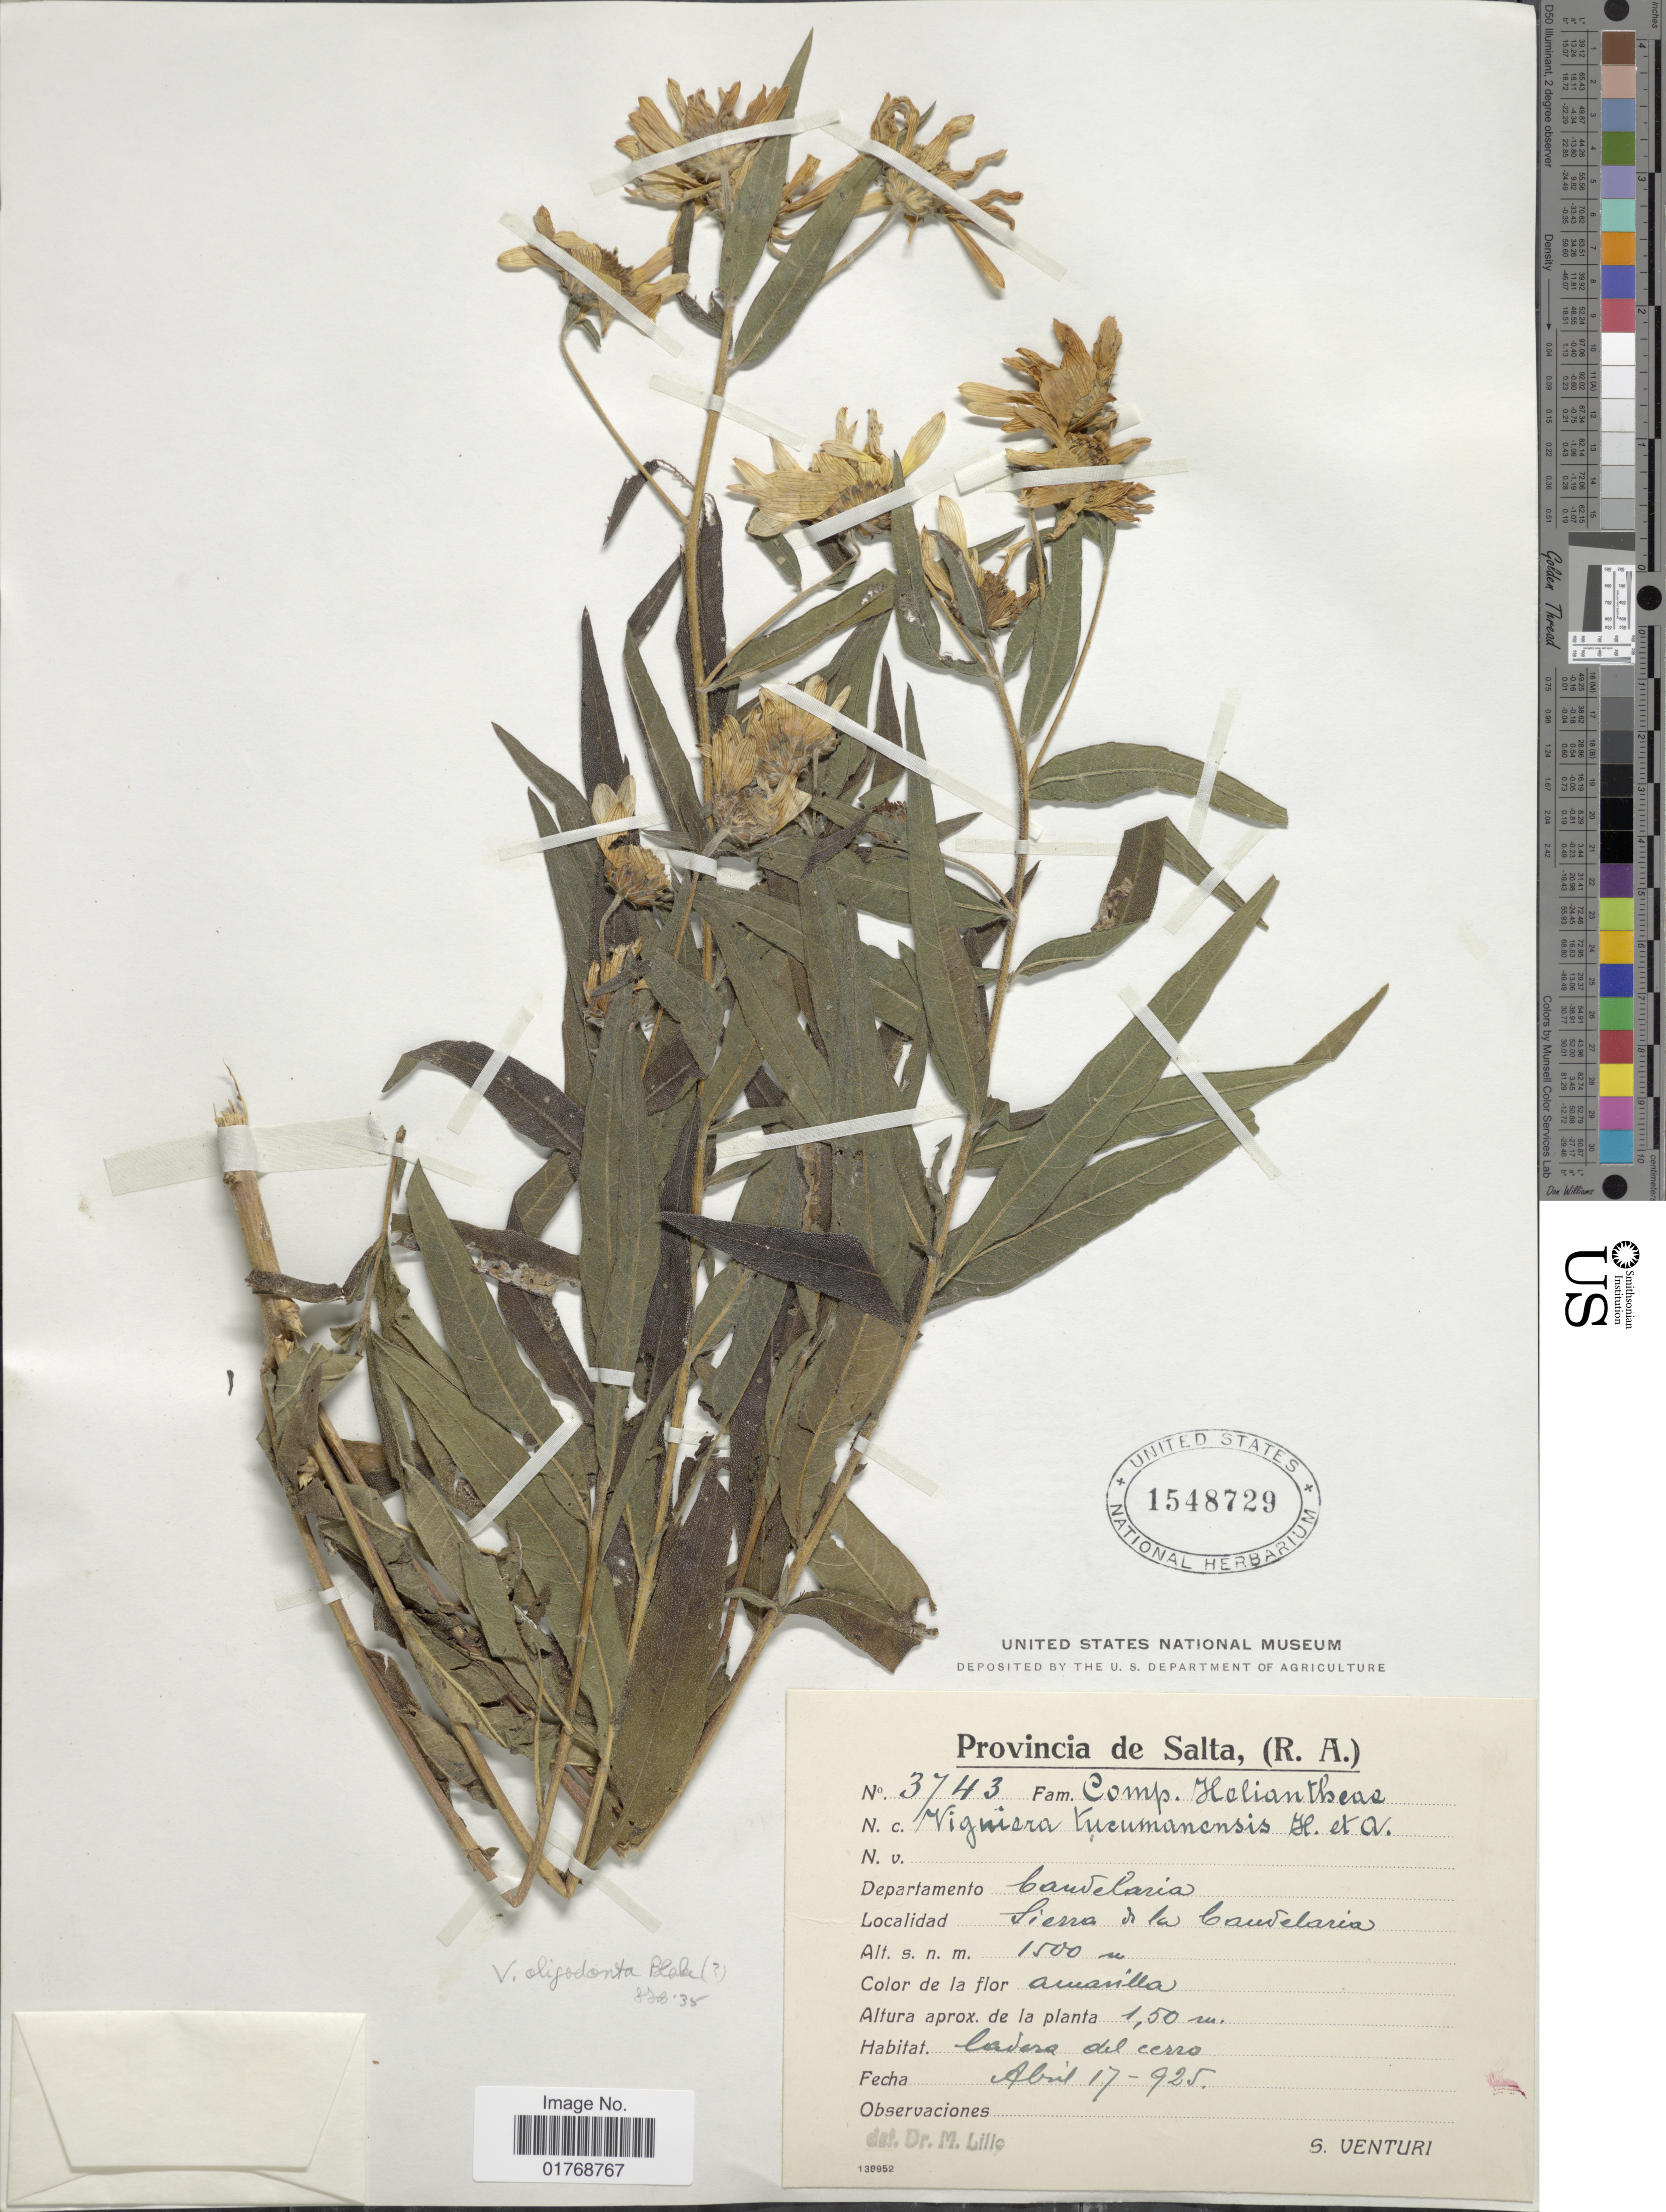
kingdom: Plantae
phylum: Tracheophyta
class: Magnoliopsida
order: Asterales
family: Asteraceae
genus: Viguiera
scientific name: Viguiera oligodonta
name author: Blake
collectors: S. Venturi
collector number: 3743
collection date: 1925-04-17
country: Argentina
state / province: Salta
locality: Provincia de Salta, (R.A.). Departamento Candelaria. Sierra de la Candelaria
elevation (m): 1500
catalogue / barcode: US 1548729